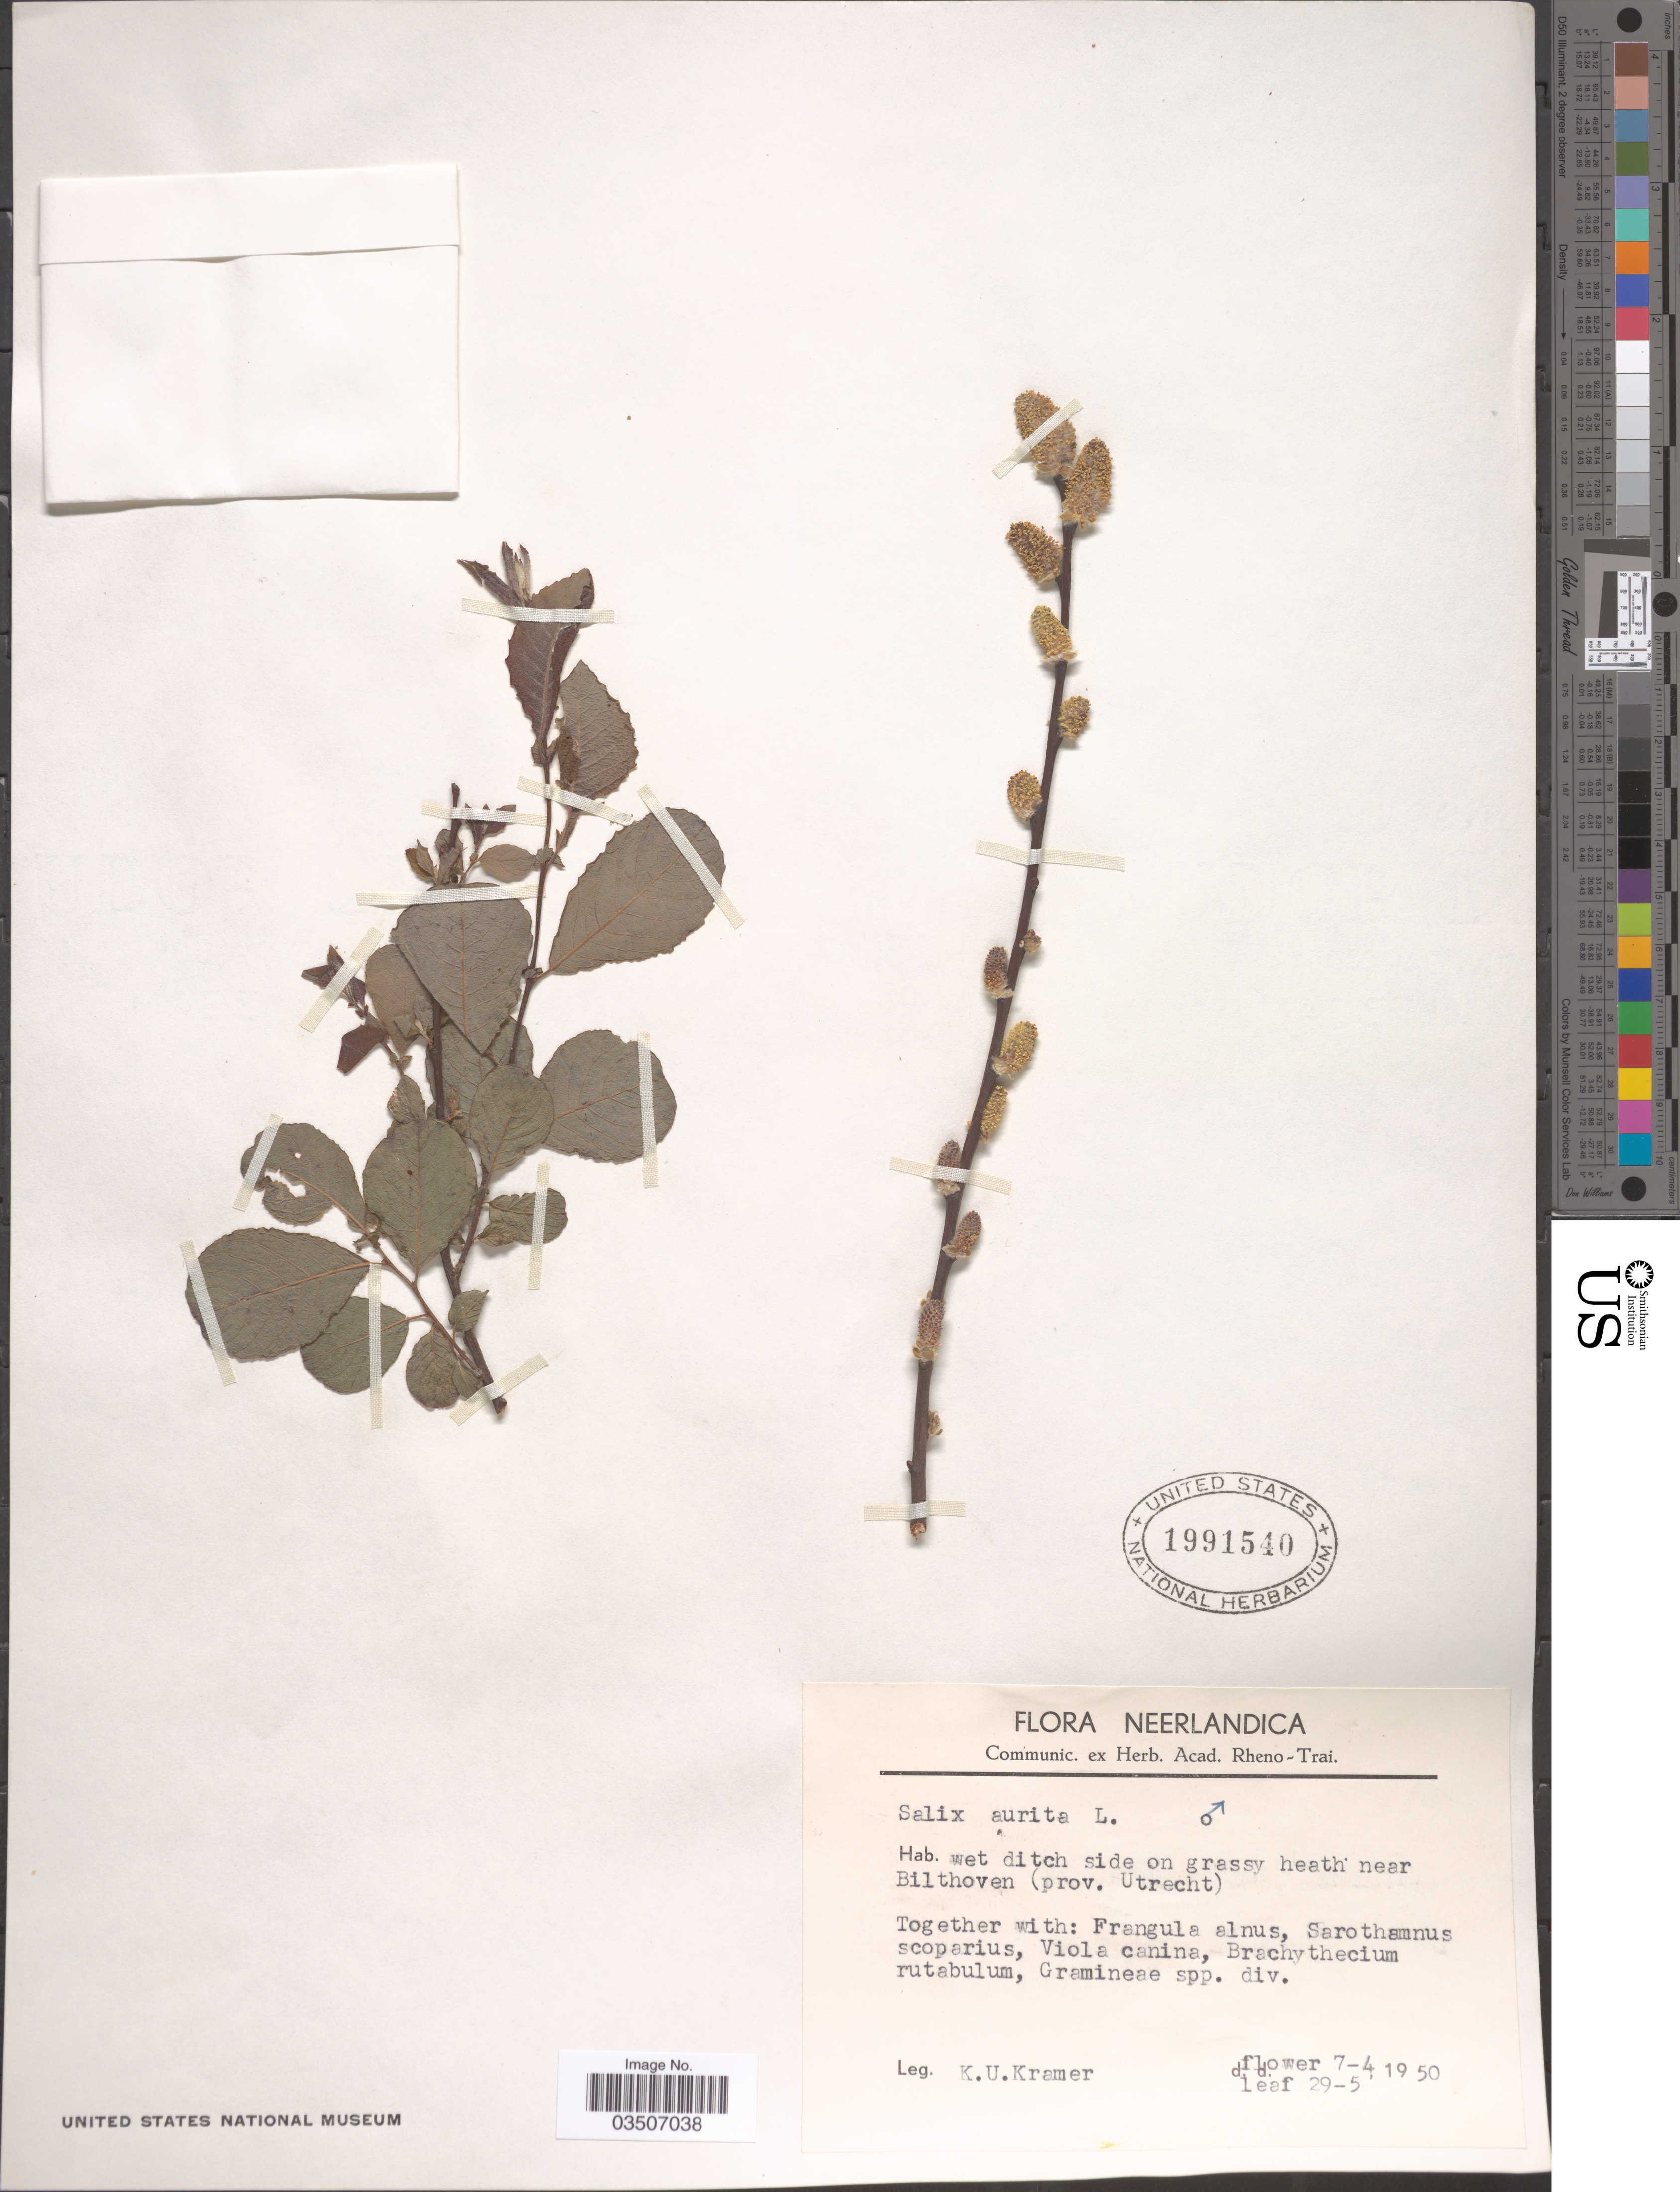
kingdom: Plantae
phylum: Tracheophyta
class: Magnoliopsida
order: Malpighiales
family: Salicaceae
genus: Salix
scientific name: Salix aurita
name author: L.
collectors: K. U. Kramer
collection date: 1950-04-07/1950-05-29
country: Netherlands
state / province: Utrecht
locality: Neerlandica. Near Bilthoven (prov. Utrecht).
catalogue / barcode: US 1991540